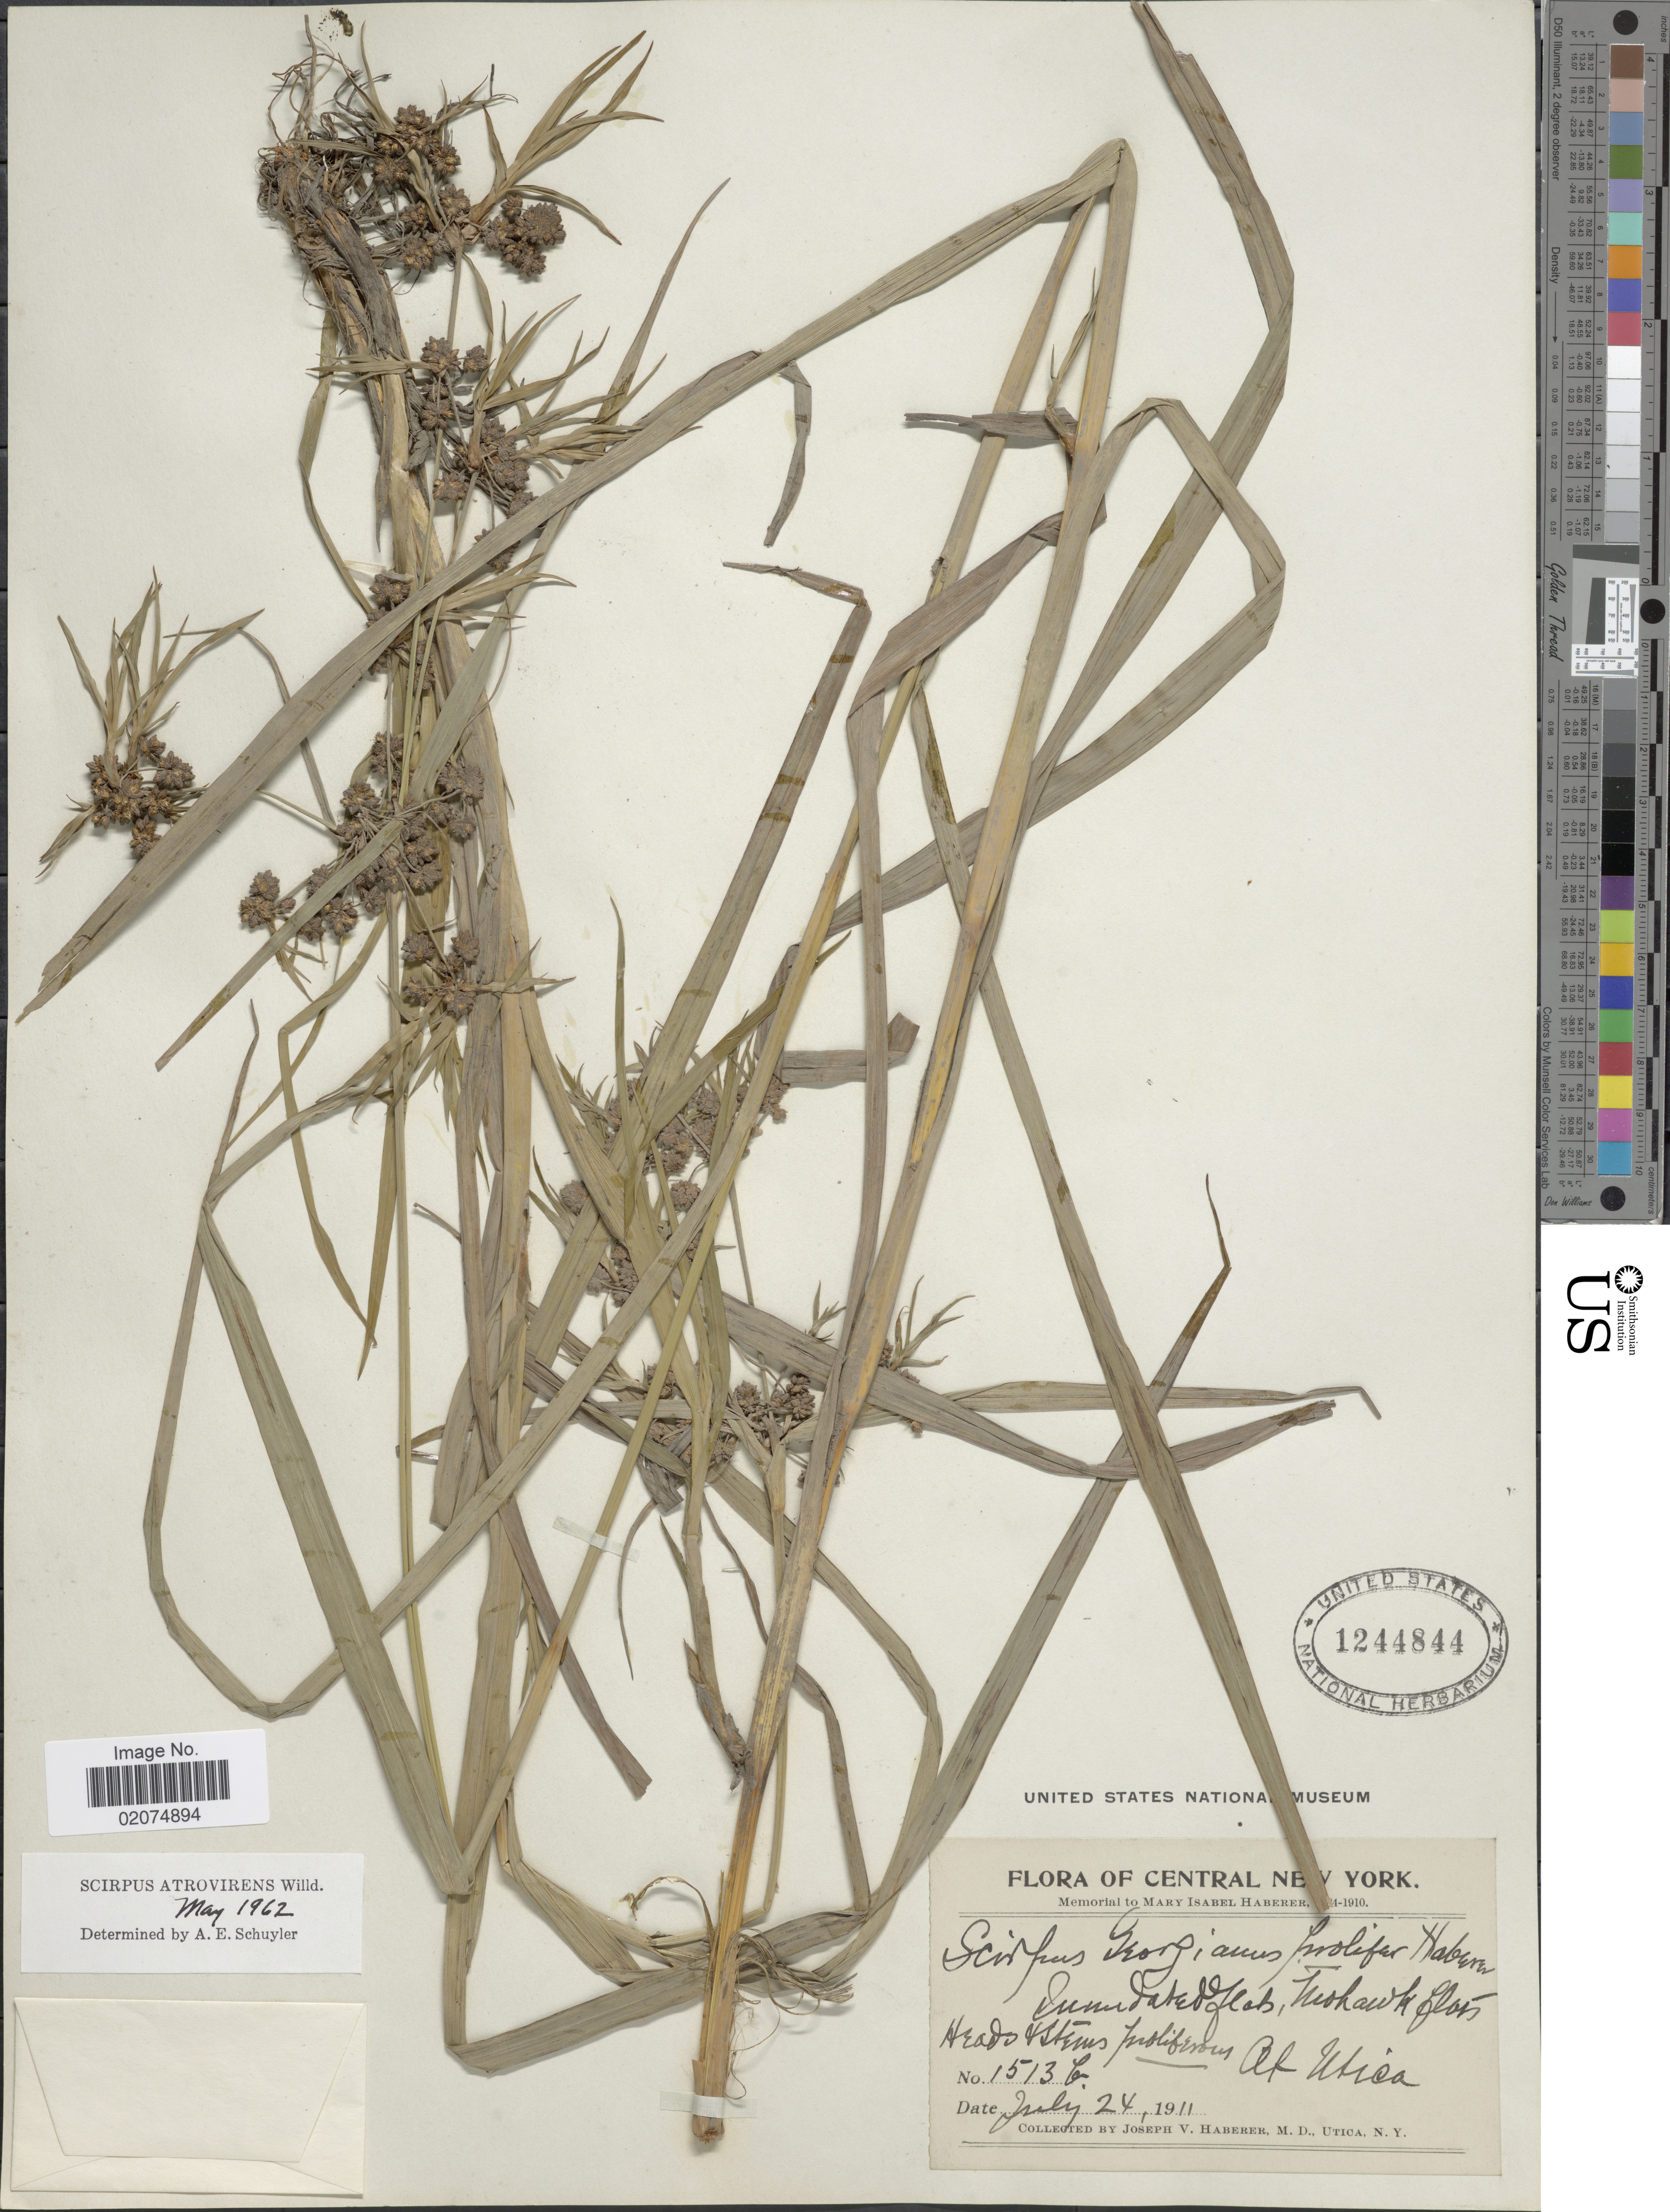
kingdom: Plantae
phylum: Tracheophyta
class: Liliopsida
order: Poales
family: Cyperaceae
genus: Scirpus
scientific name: Scirpus atrovirens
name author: Willd.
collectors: J. V. Haberer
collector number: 1513b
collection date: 1911-07-24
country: United States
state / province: New York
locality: Central New York, Mohawk flats, Utica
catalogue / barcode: US 1244844